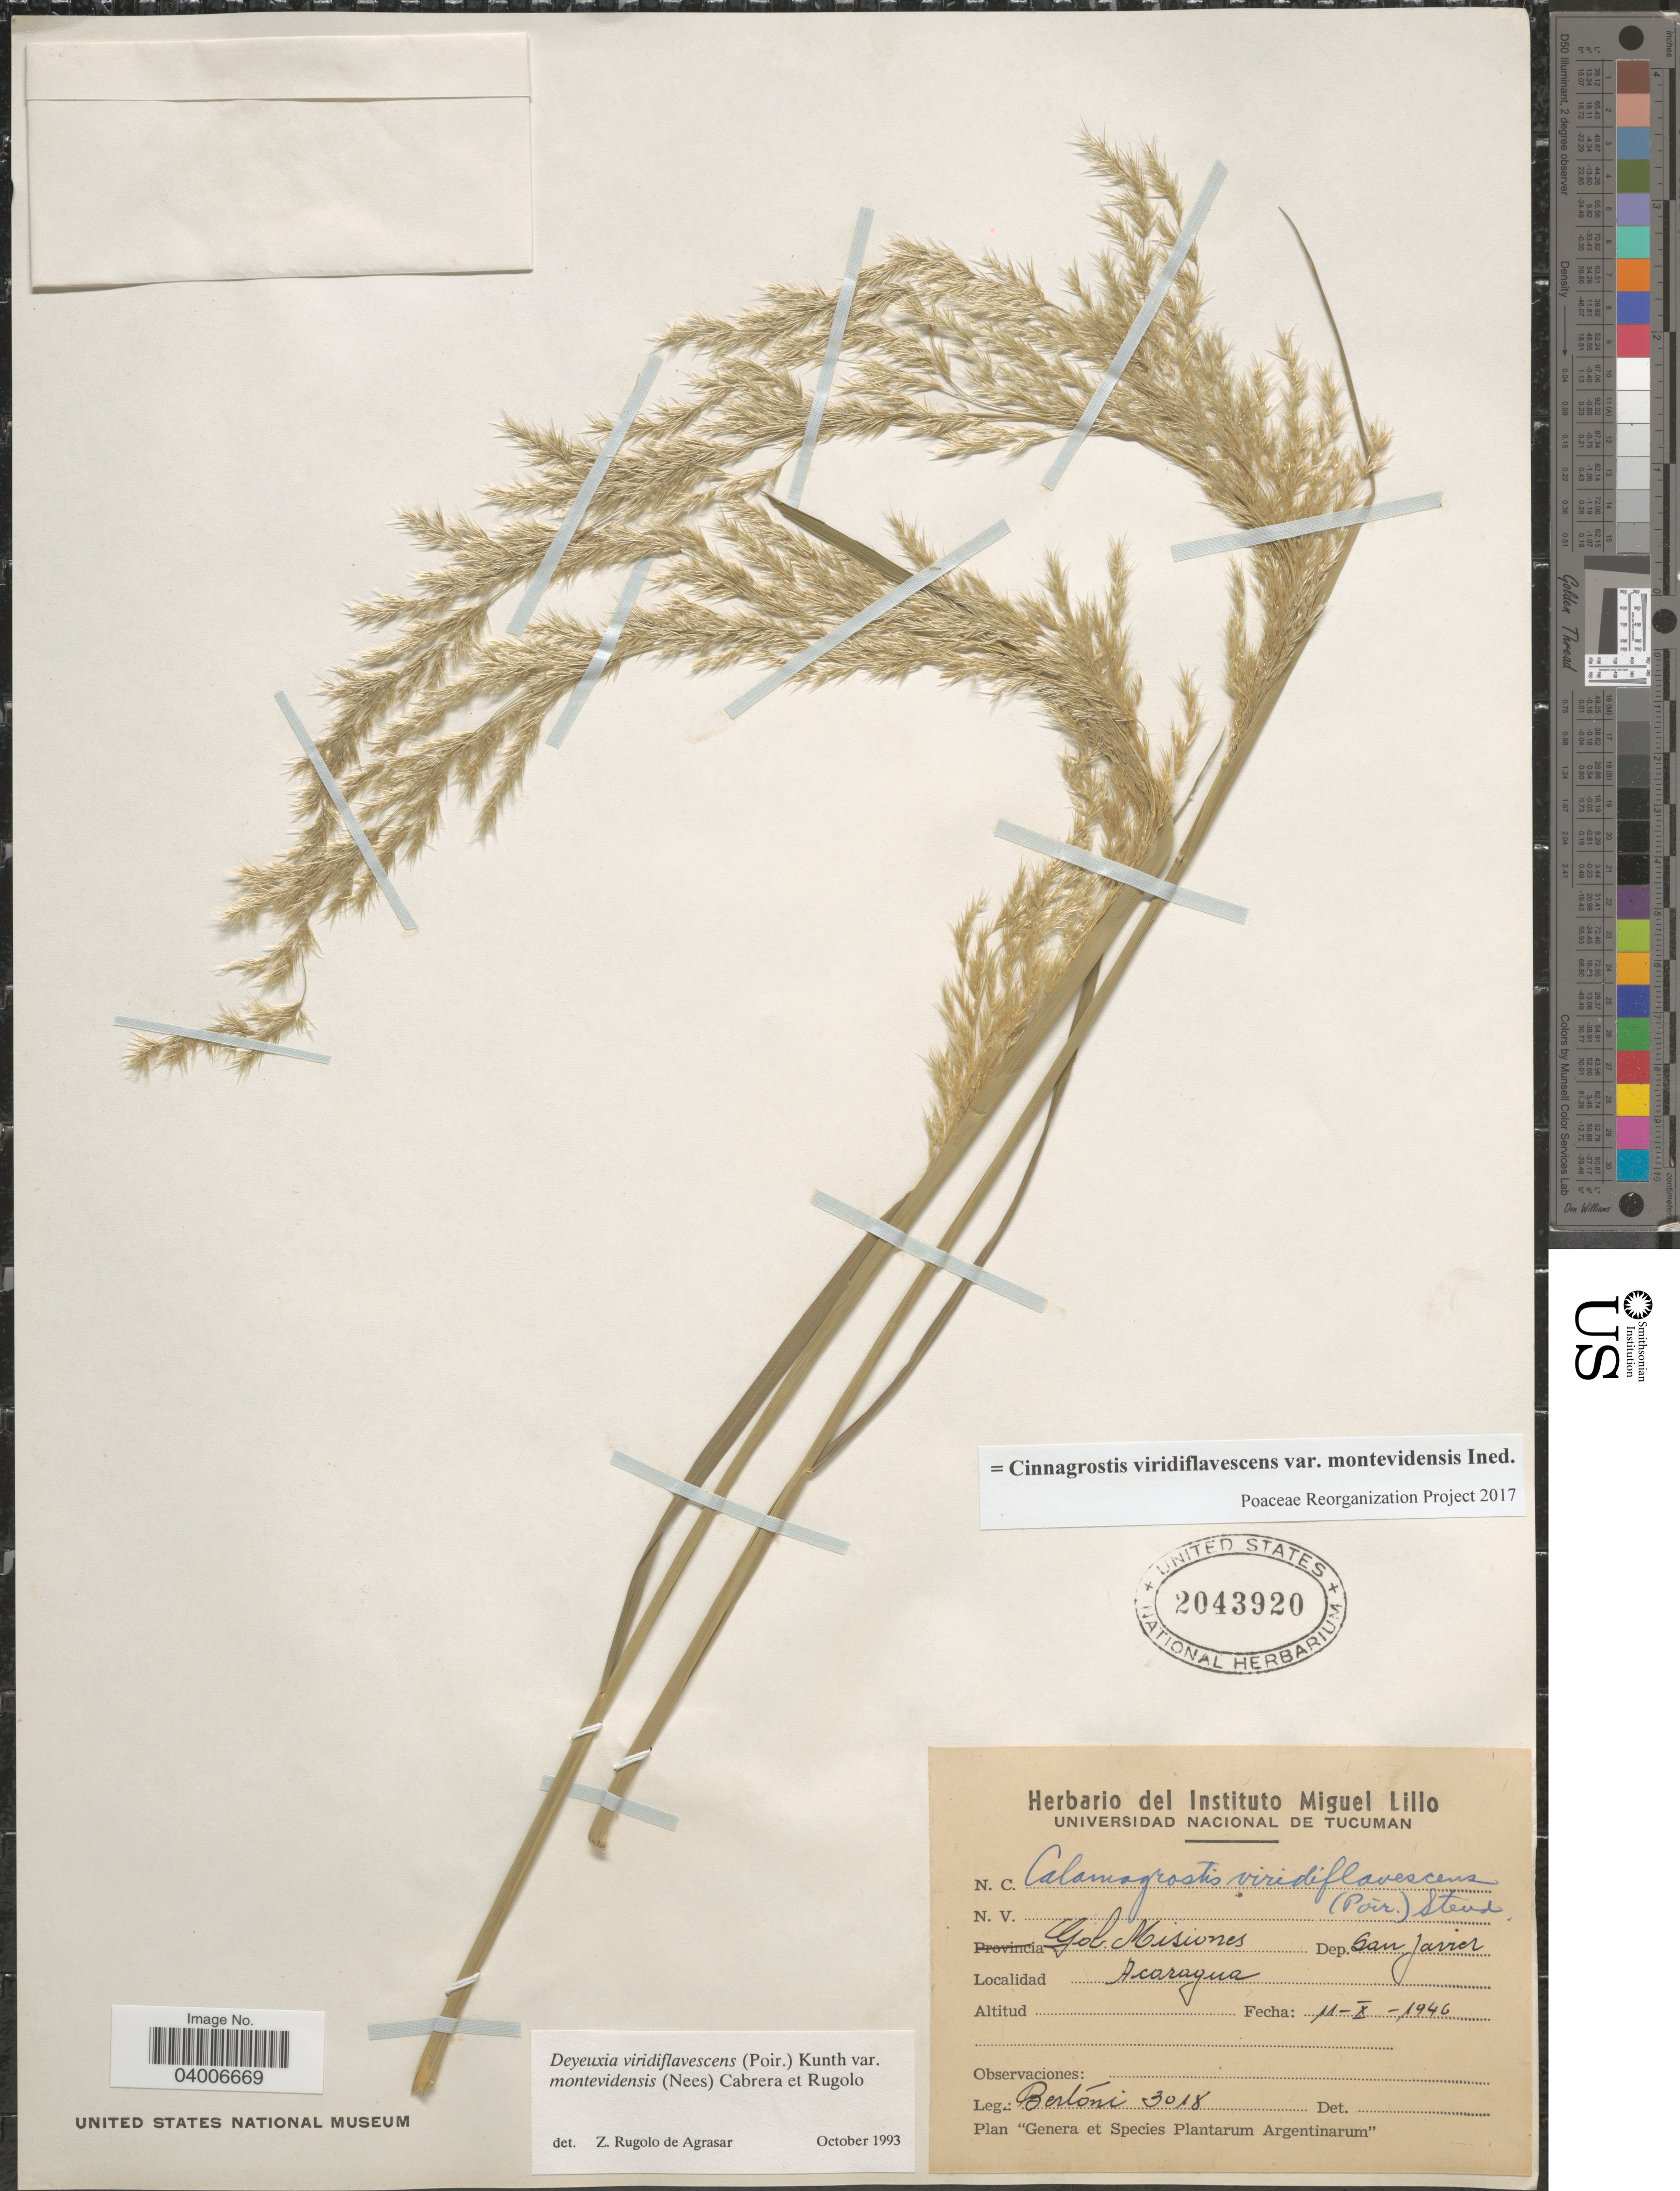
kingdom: Plantae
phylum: Tracheophyta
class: Liliopsida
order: Poales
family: Poaceae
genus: Cinnagrostis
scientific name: Cinnagrostis viridiflavescens var. montevidensis ined.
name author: (Nees) P.M. Peterson et al.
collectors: -- Bertoni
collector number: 3018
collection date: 1946-10-11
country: Argentina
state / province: Misiones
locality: Gob. Misiones. Dep. San Javier. Acoragua.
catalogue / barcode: US 2043920